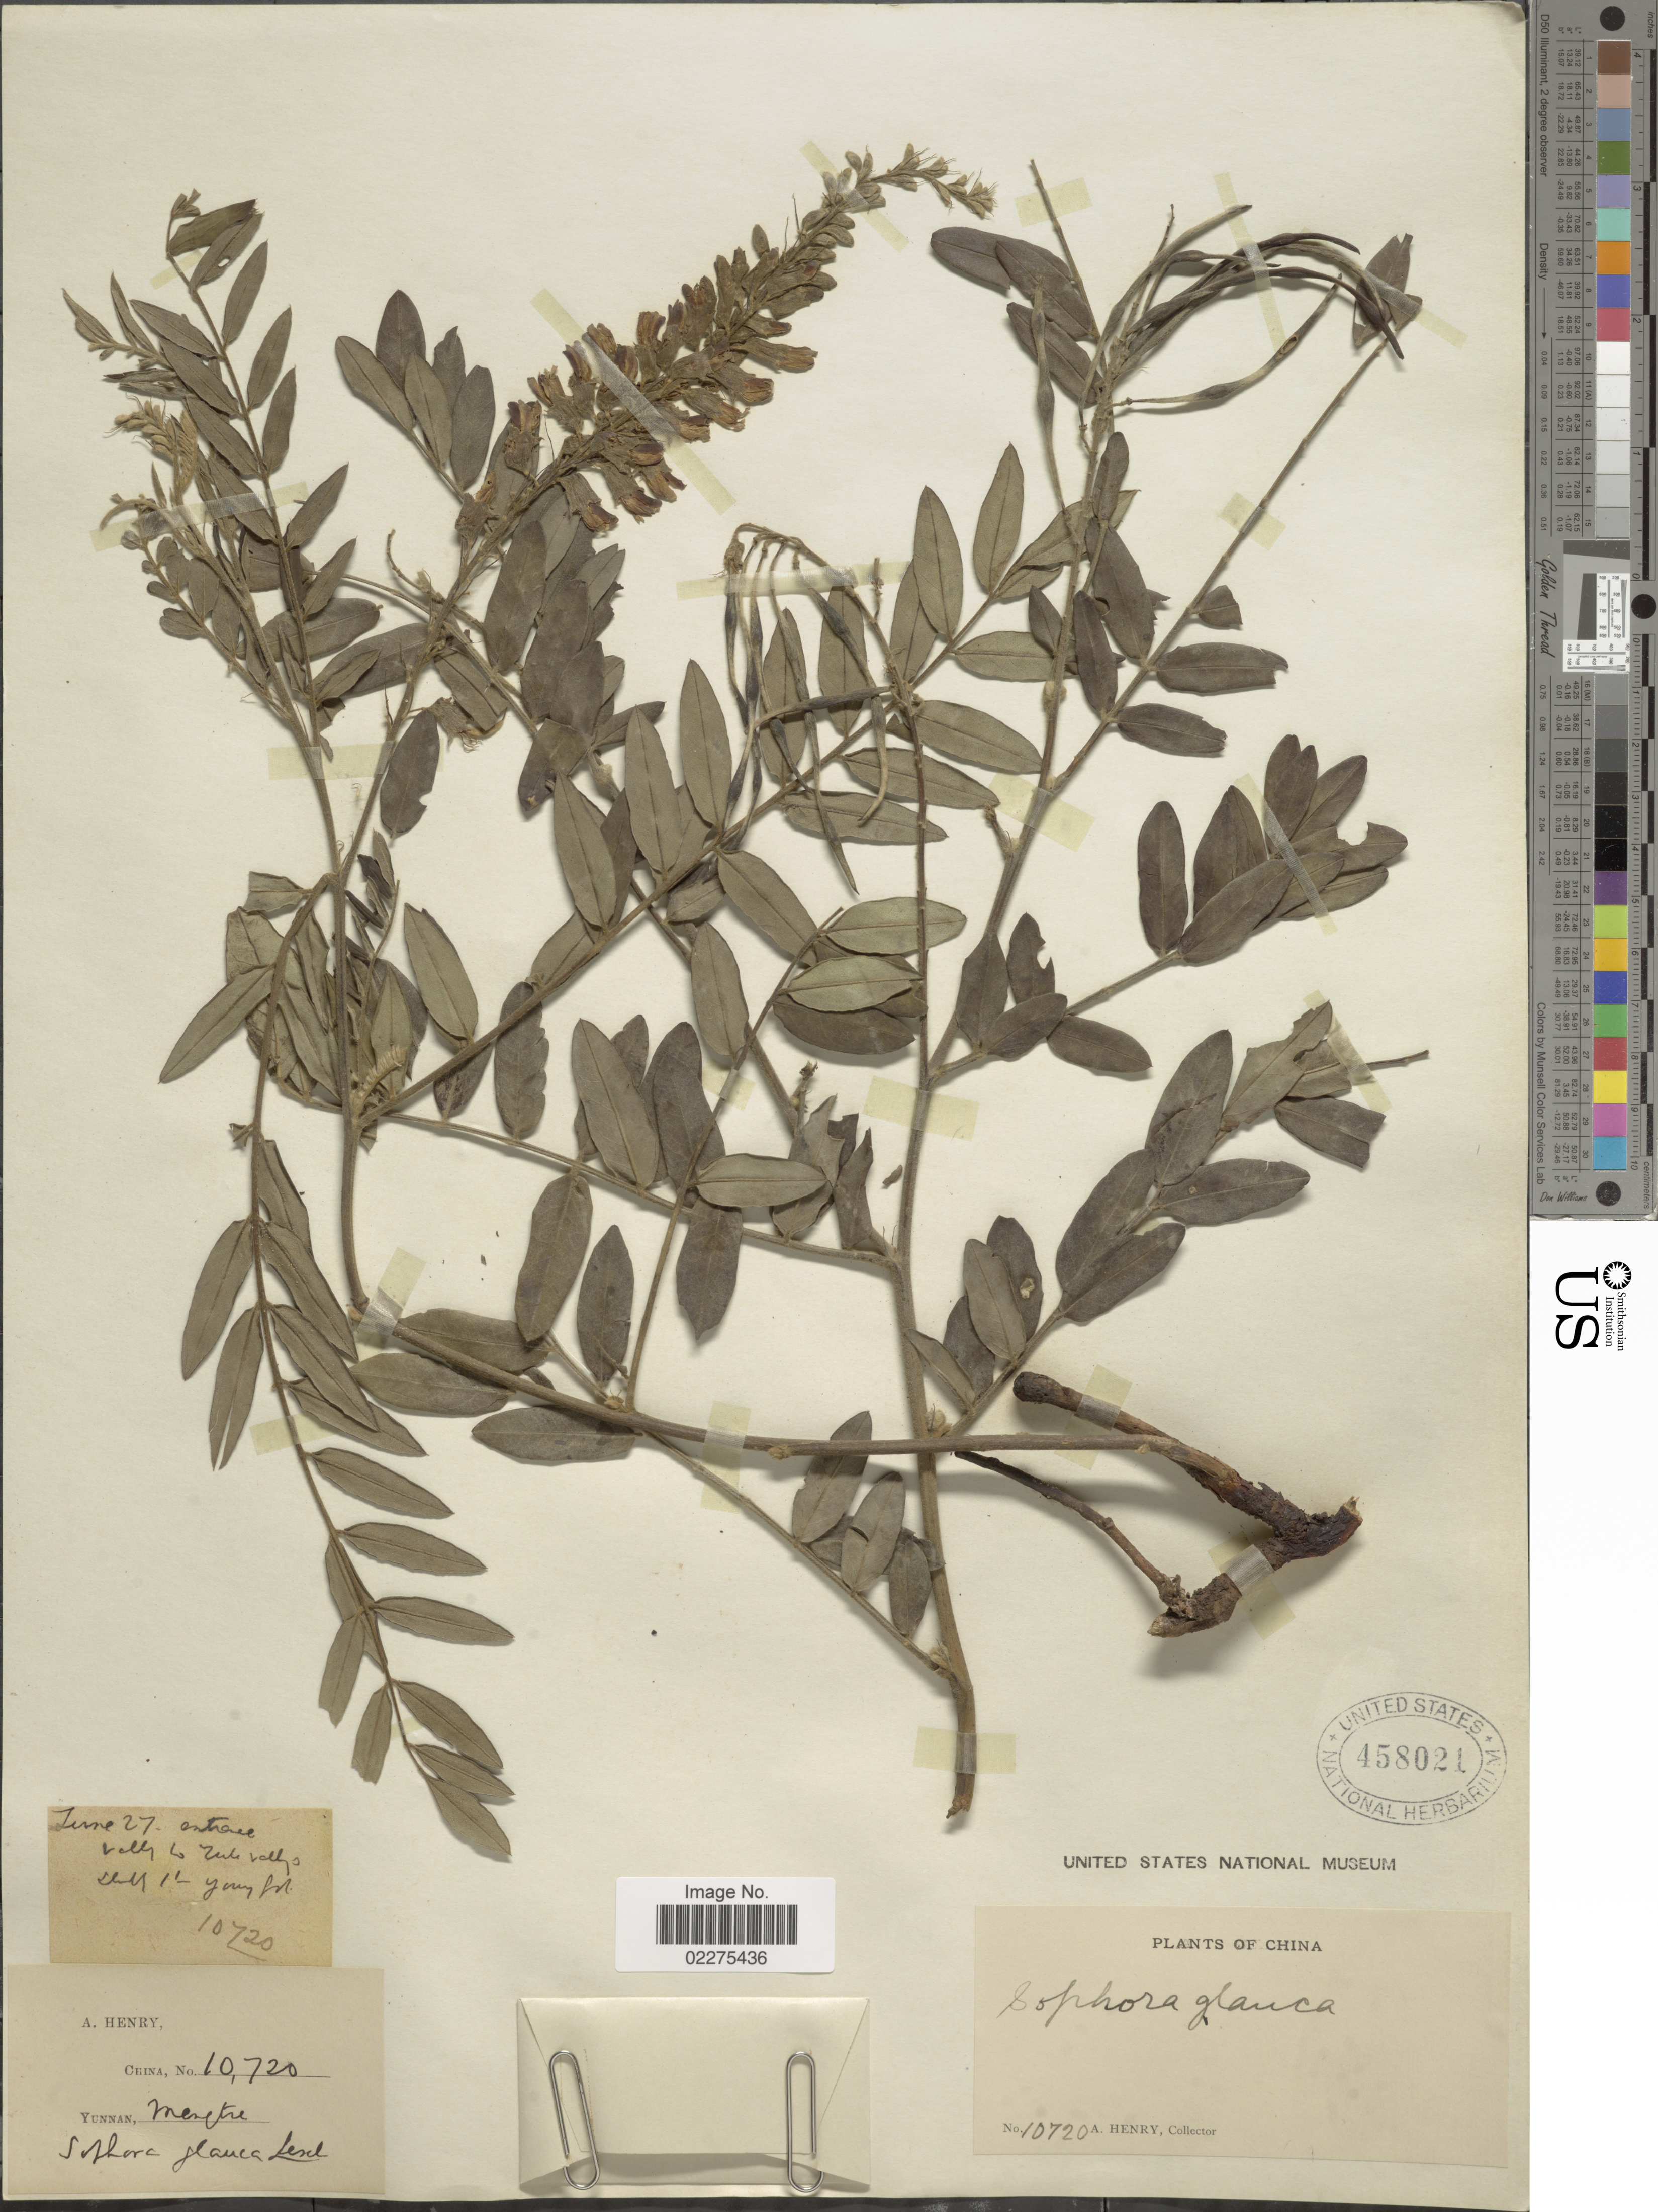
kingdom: Plantae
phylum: Tracheophyta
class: Magnoliopsida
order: Fabales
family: Fabaceae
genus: Sophora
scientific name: Sophora velutina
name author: Lindl.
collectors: A. Henry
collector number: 10720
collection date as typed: Transcribed d/m/y: /6/27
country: China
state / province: Yunnan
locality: Mengtze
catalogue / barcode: US 458021